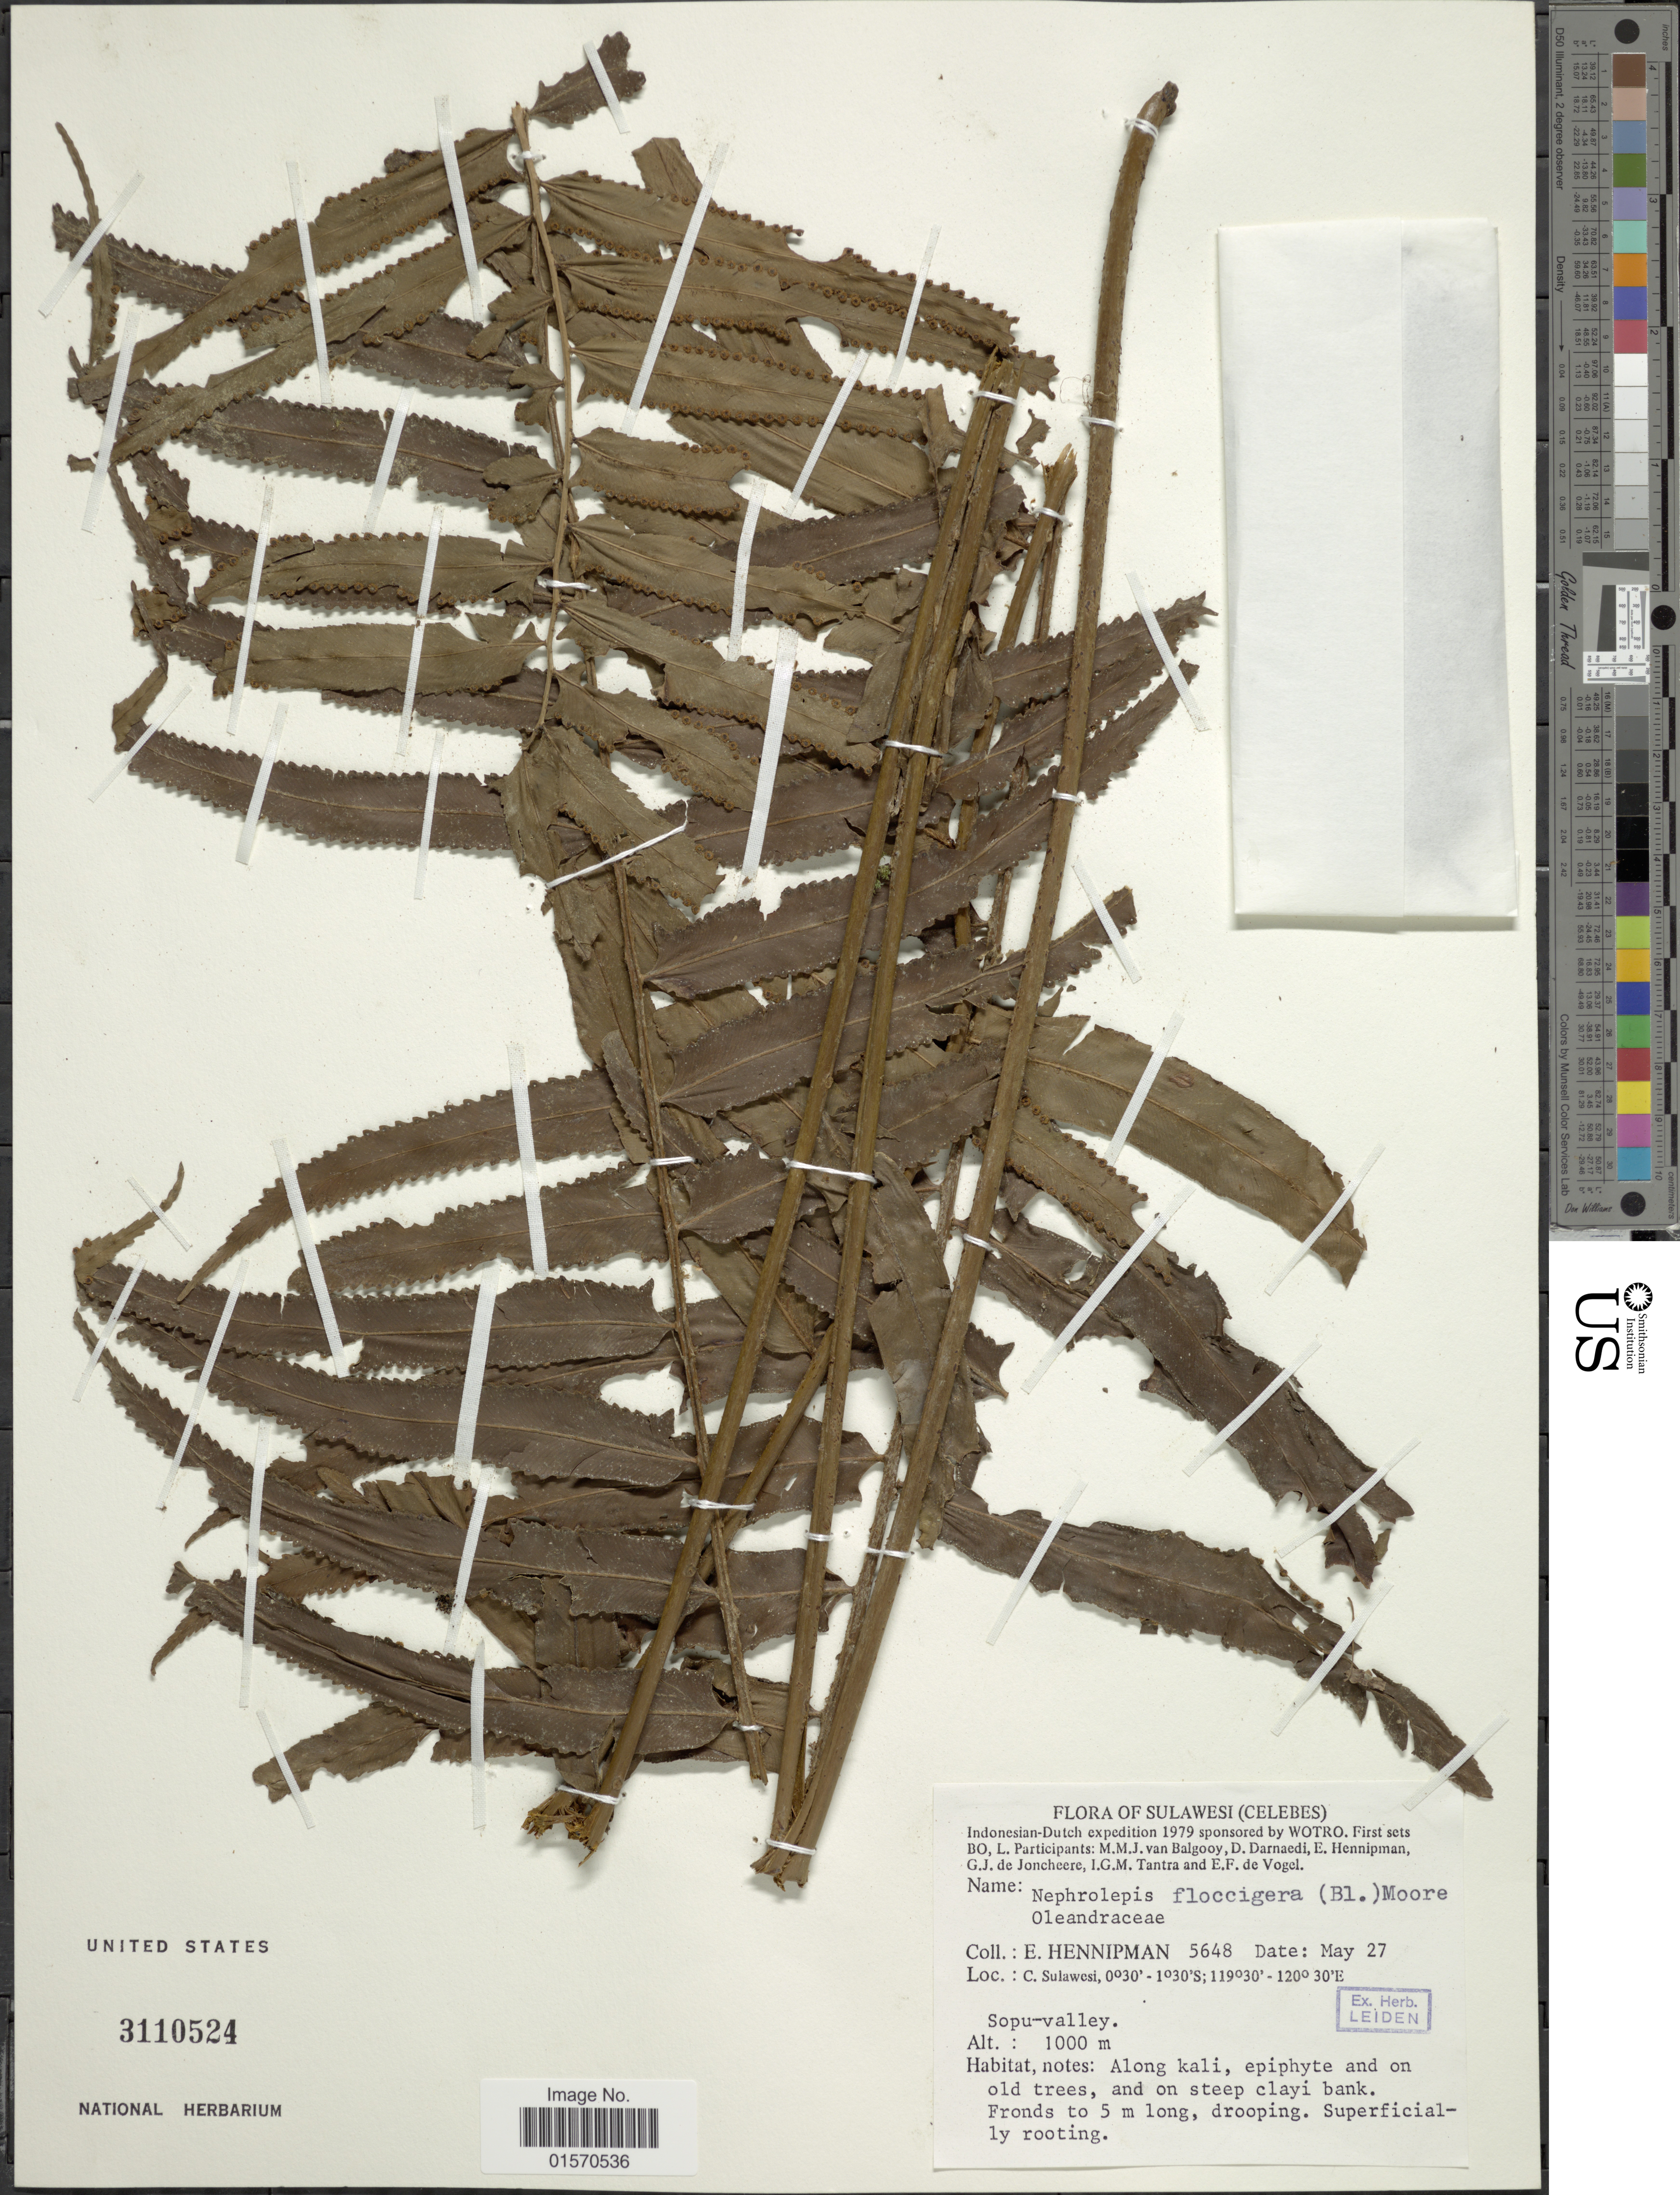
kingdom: Plantae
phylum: Tracheophyta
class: Polypodiopsida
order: Polypodiales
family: Nephrolepidaceae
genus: Nephrolepis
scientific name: Nephrolepis floccigera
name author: (Blume) T. Moore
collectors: E. Hennipman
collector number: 5648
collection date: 1979-05-27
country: Indonesia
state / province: Sulawesi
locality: Sulawesi (Celebes). C. Sulawesi, Sopu-valley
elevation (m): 1000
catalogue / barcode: US 3110524